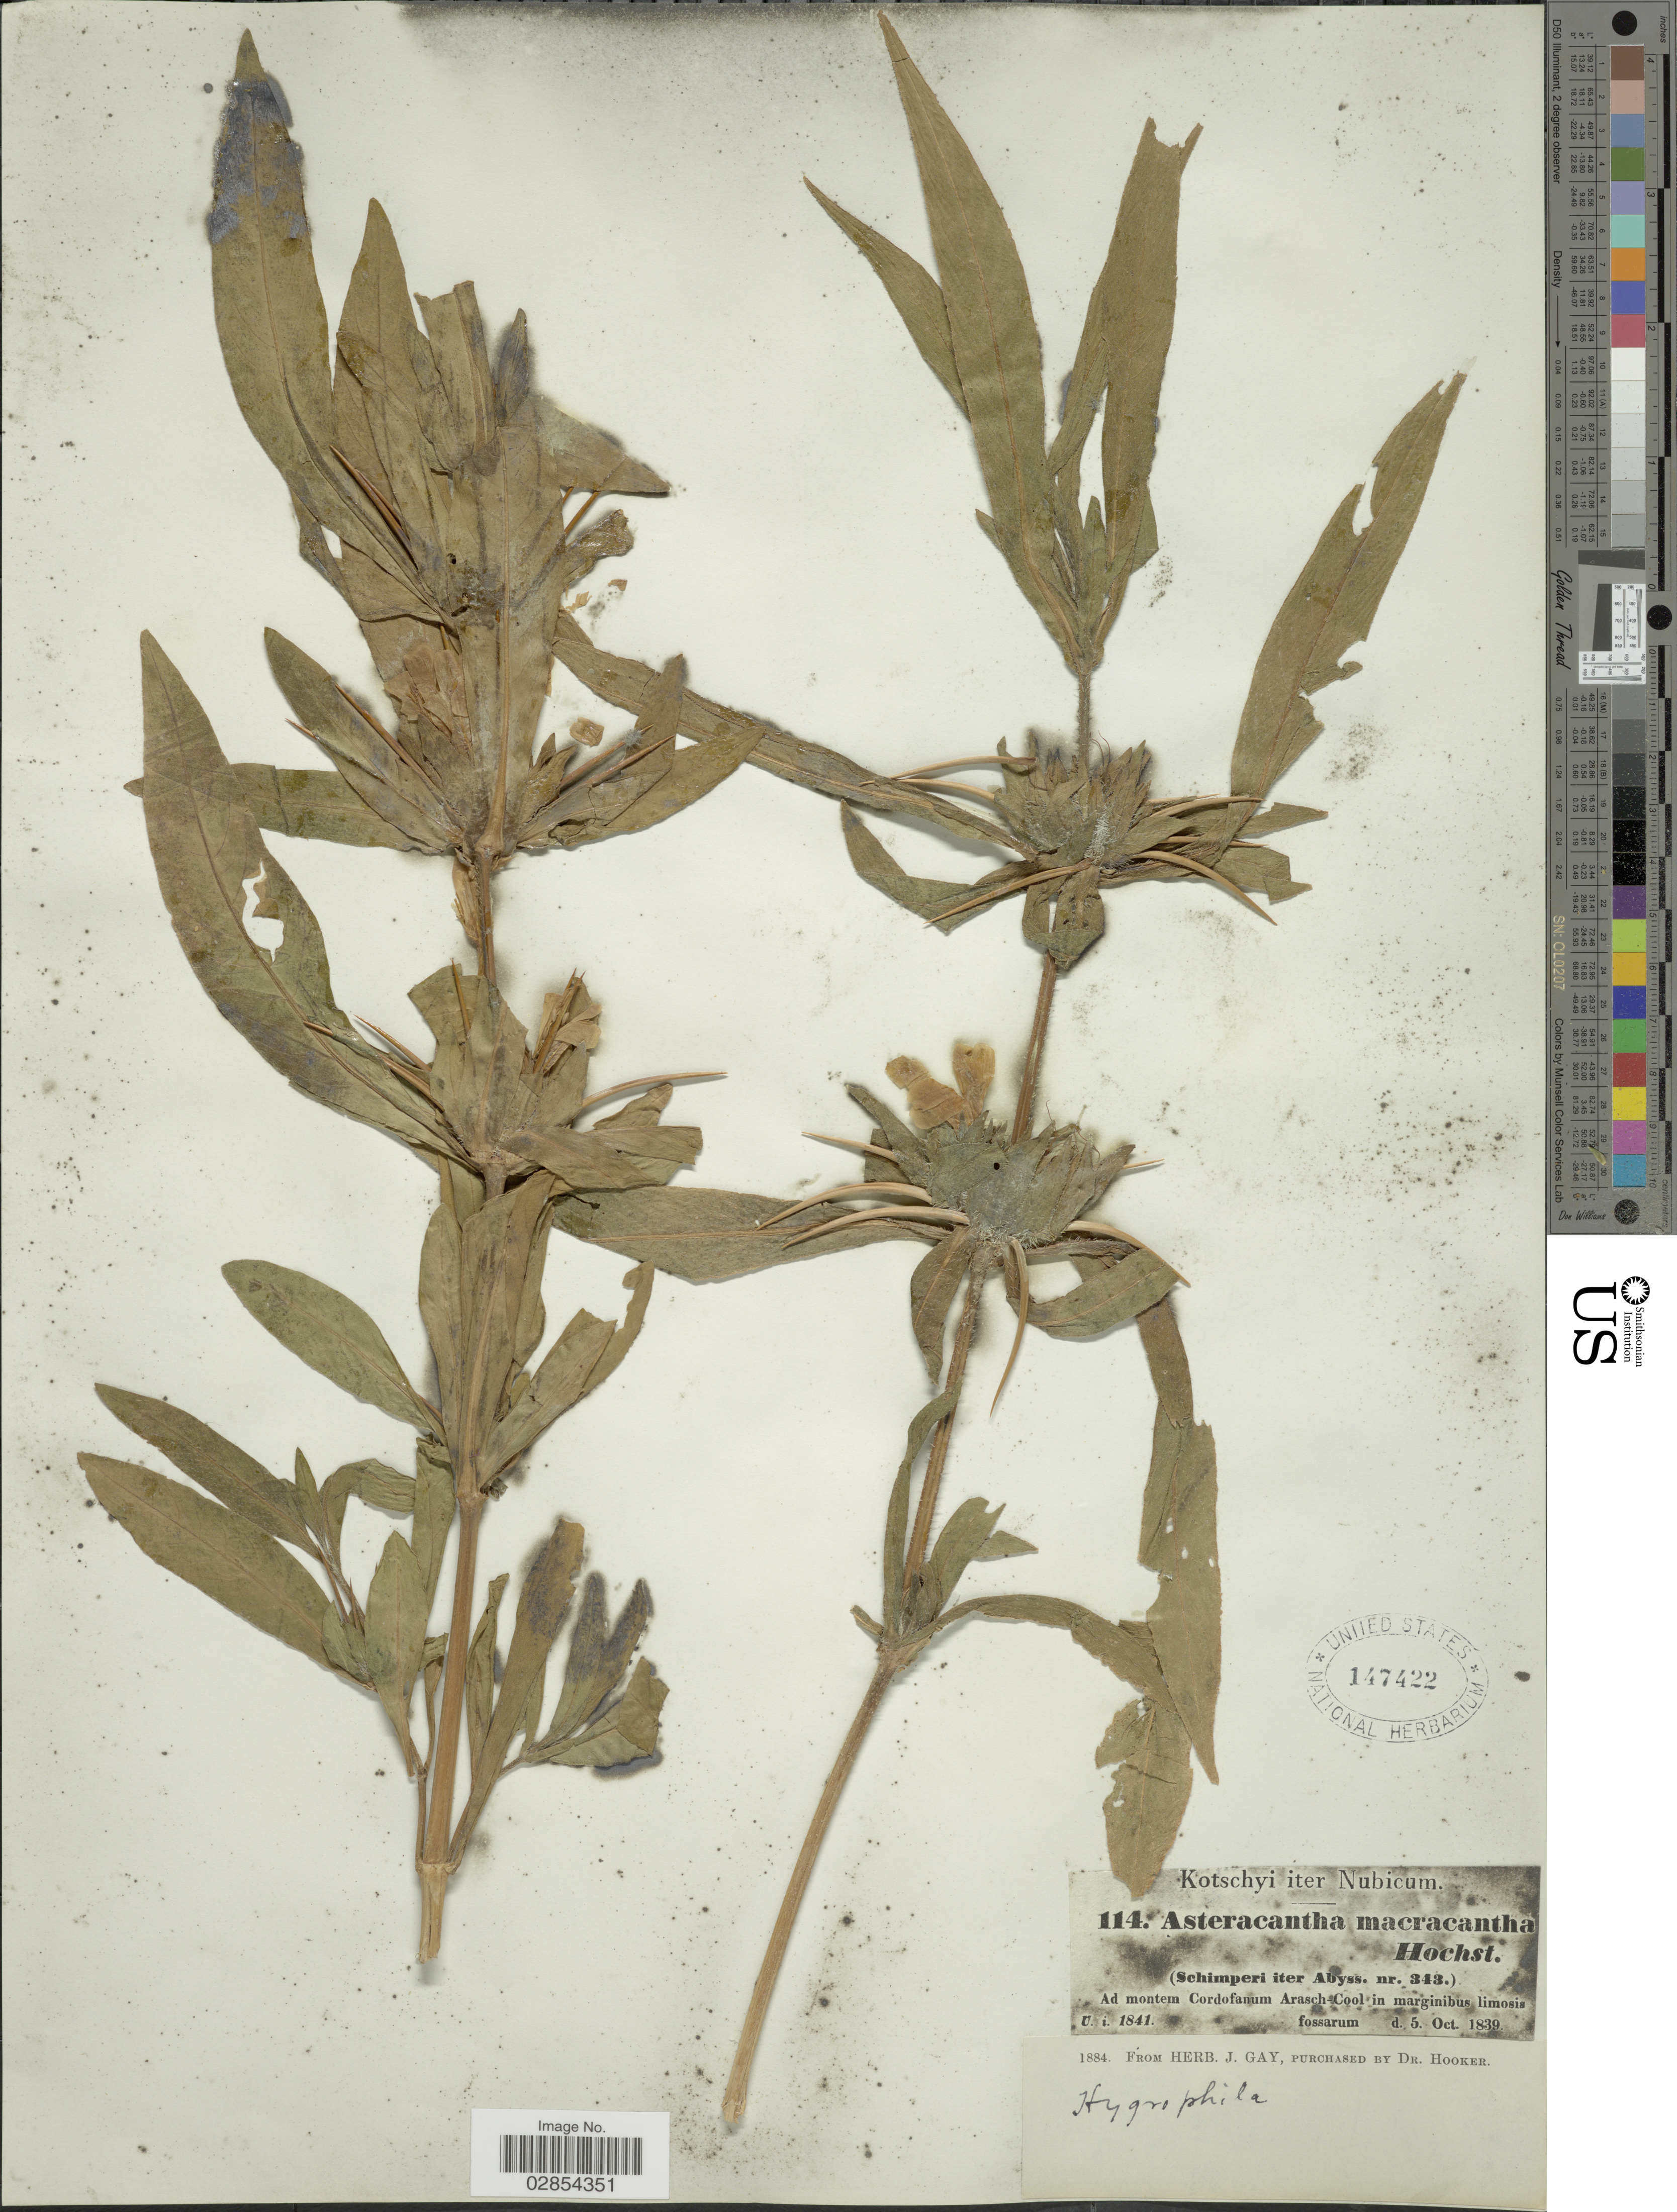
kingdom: Plantae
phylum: Tracheophyta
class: Magnoliopsida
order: Lamiales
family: Acanthaceae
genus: Asteracantha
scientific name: Asteracantha auriculata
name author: Nees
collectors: -. Kotschyi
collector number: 114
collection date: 1839-10-05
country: Sudan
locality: Ad montem Cordofanum Arasch-Cool in marginibus limosis fossarum. Iter Nubicum.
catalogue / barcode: US 147422